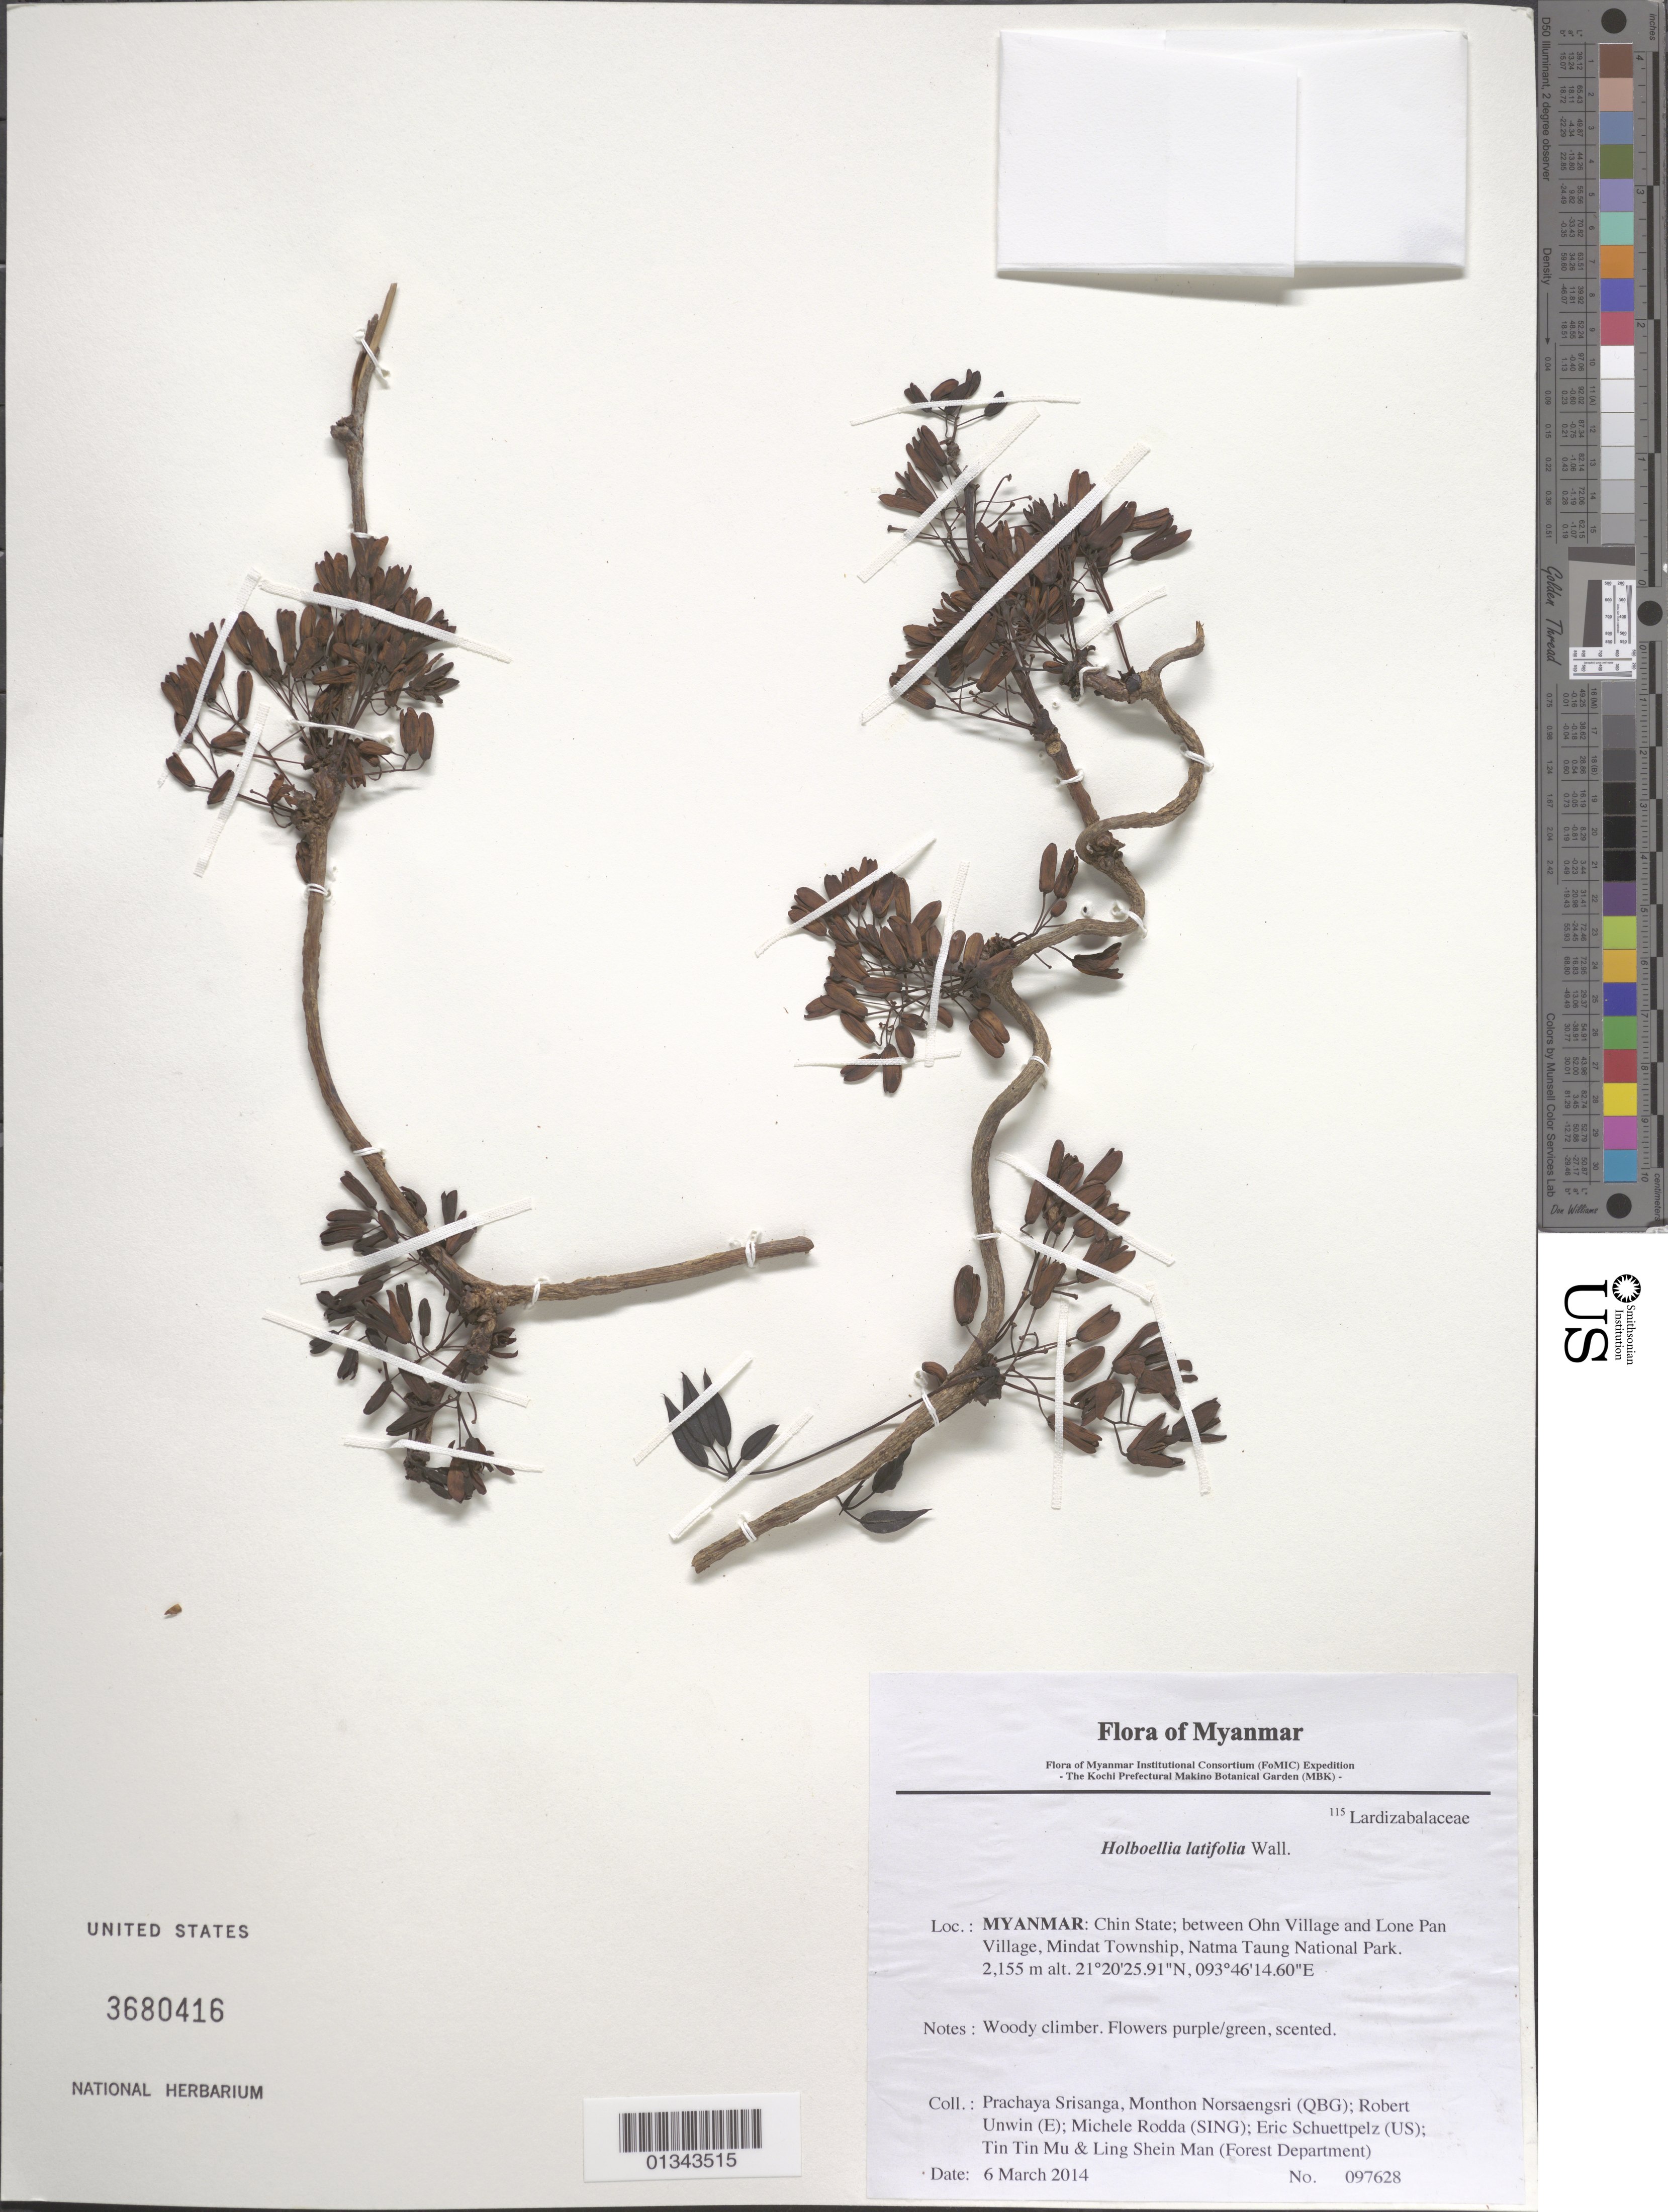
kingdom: Plantae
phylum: Tracheophyta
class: Magnoliopsida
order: Ranunculales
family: Lardizabalaceae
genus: Stauntonia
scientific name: Stauntonia latifolia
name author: (Wall.) R. Br. & Wall.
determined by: Strong, Mark T., (BOT), Smithsonian Institution - National Museum of Natural History (UNITED STATES)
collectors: P. Srisanga, M. Norsaengsri, R. Unwin, M. Rodda, E. Schuettpelz, Tin Tin Mu & Ling Shein Man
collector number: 97628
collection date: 2014-03-06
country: Myanmar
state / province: Chin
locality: Between Ohn Village and Lone Pan Village, Mindat Township, Natma Taung National Park.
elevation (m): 2155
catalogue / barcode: US 3680416